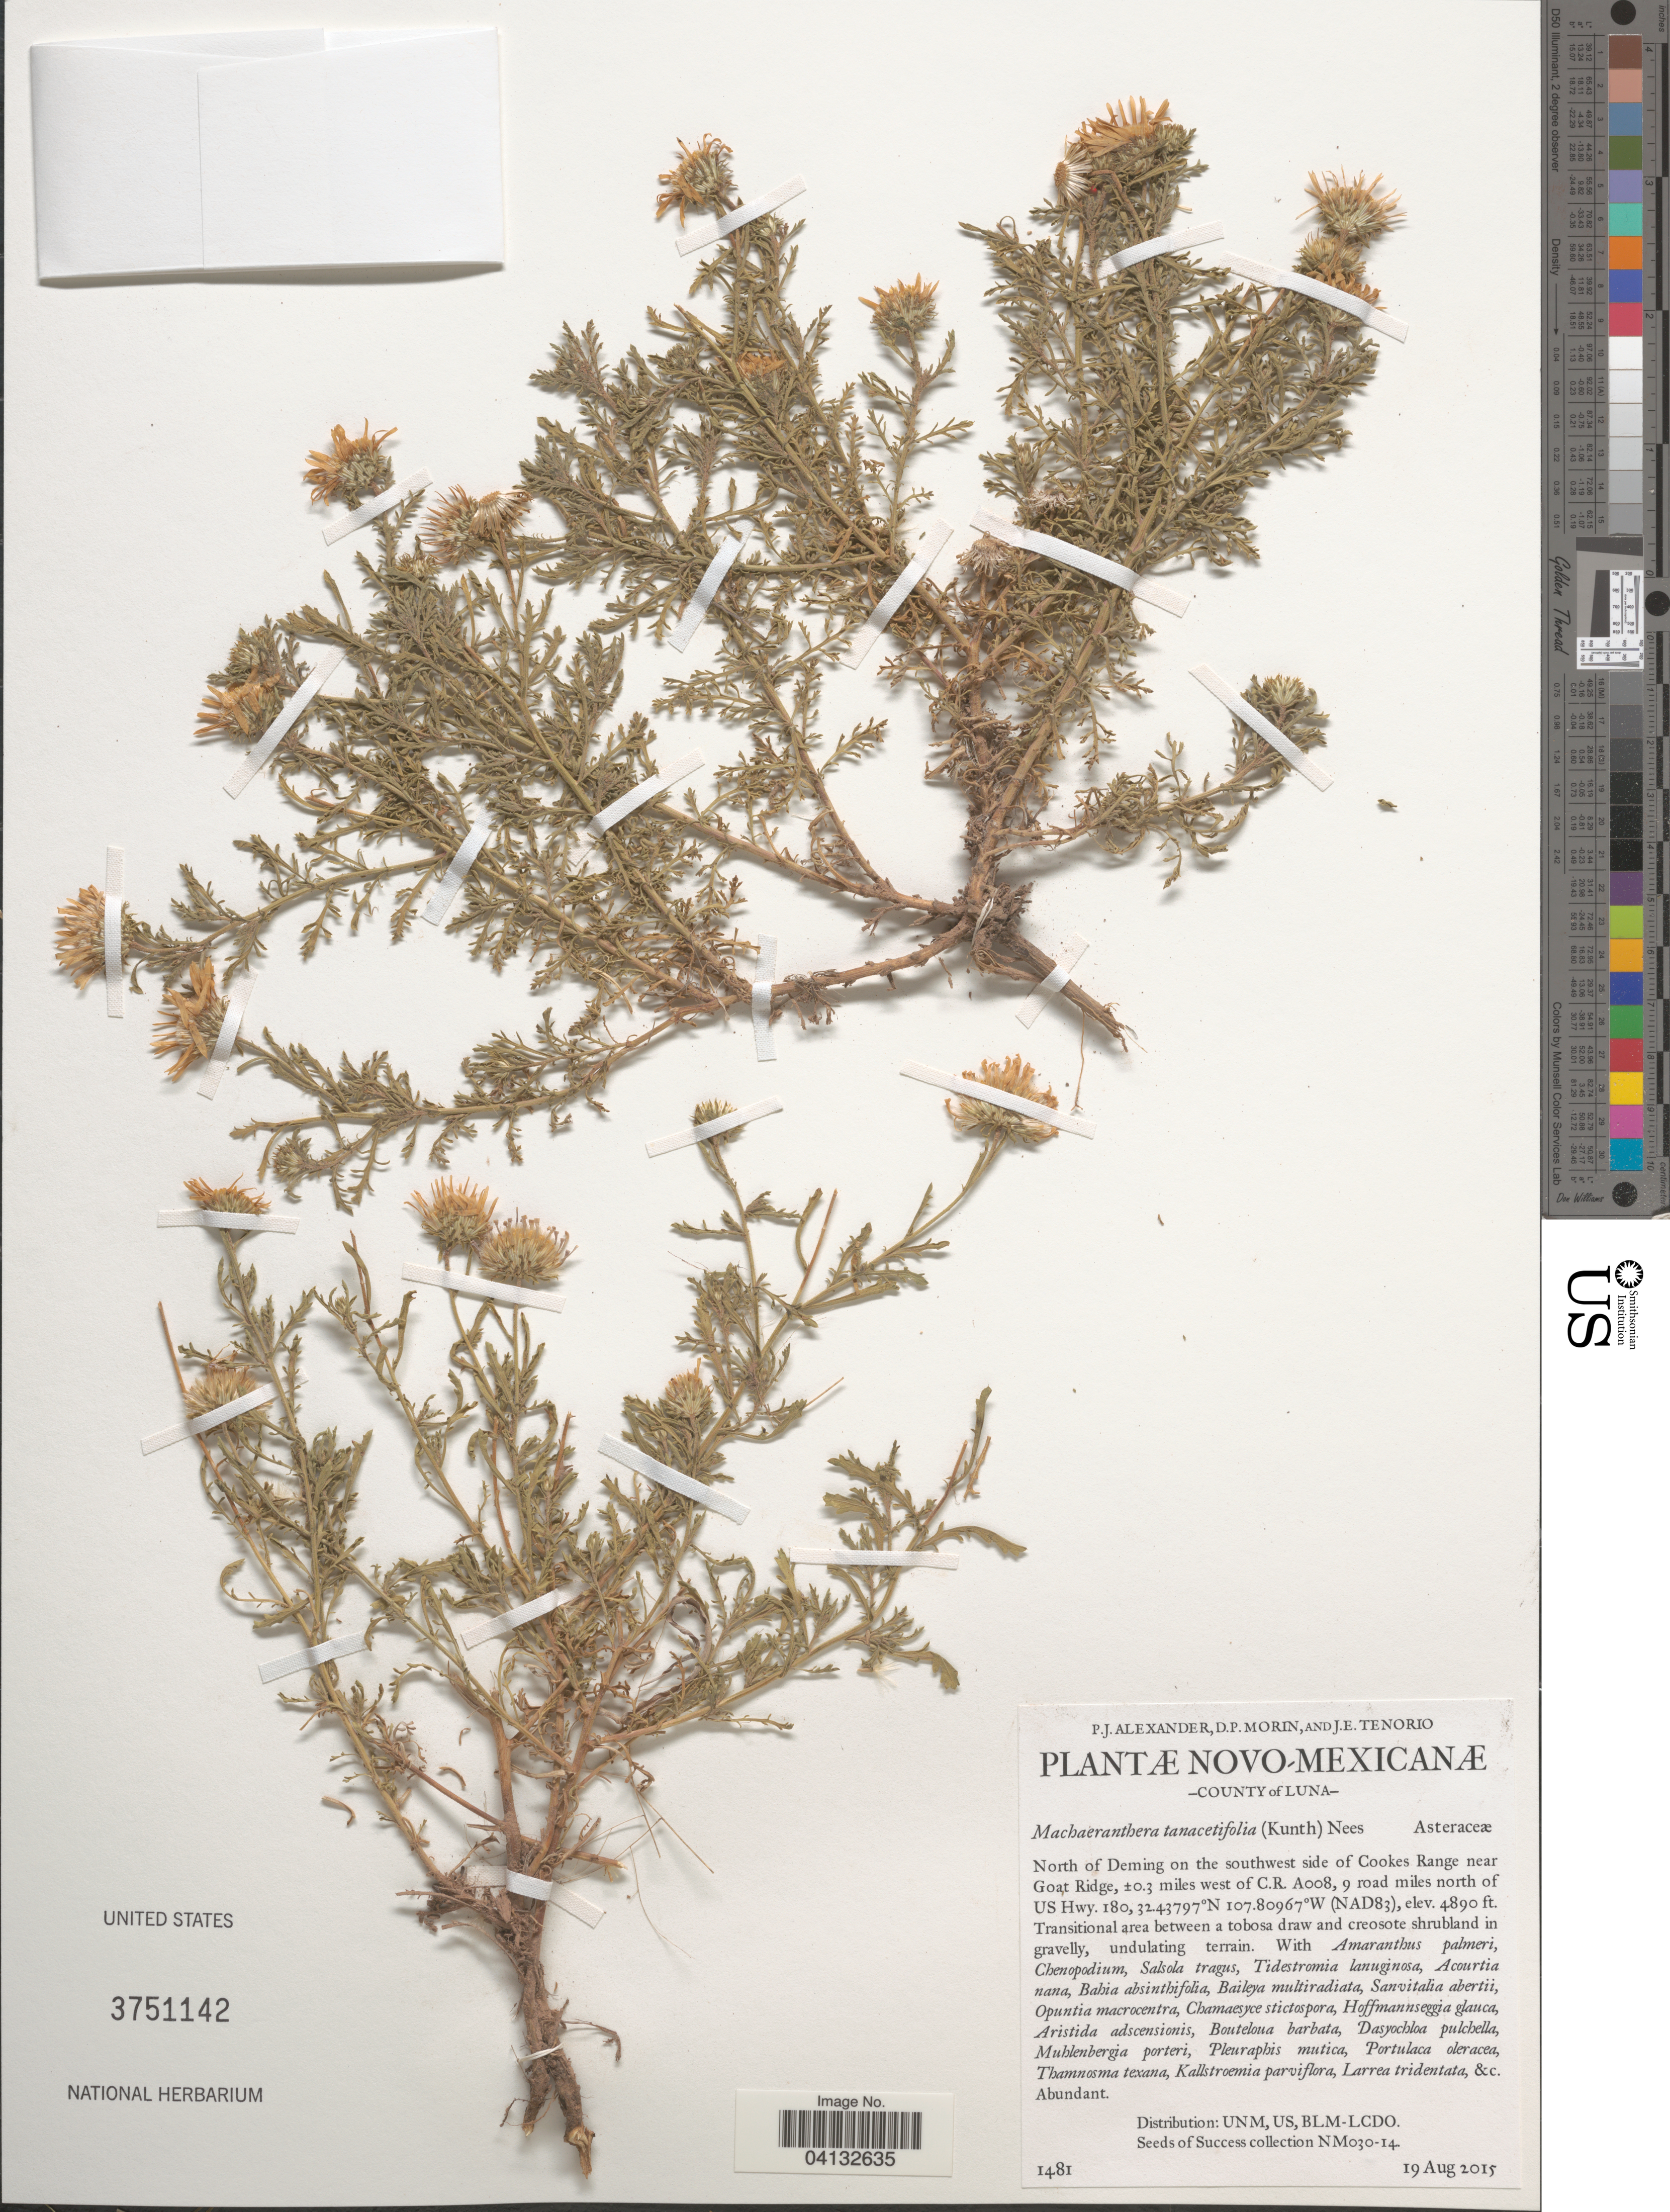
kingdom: Plantae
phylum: Tracheophyta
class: Magnoliopsida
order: Asterales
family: Asteraceae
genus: Machaeranthera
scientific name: Machaeranthera tanacetifolia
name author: (Kunth) Nees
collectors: P. Alexander, D. Morin & J. Tenorio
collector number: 1481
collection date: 2015-08-19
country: United States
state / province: New Mexico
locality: County of Luna. North of Deming on the southwest side of Cookes Range near Goat Ridge, ±0.3 miles west of C.R. A008, 9 road miles north of US Hwy. 180.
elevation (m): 1490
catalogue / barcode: US 3751142